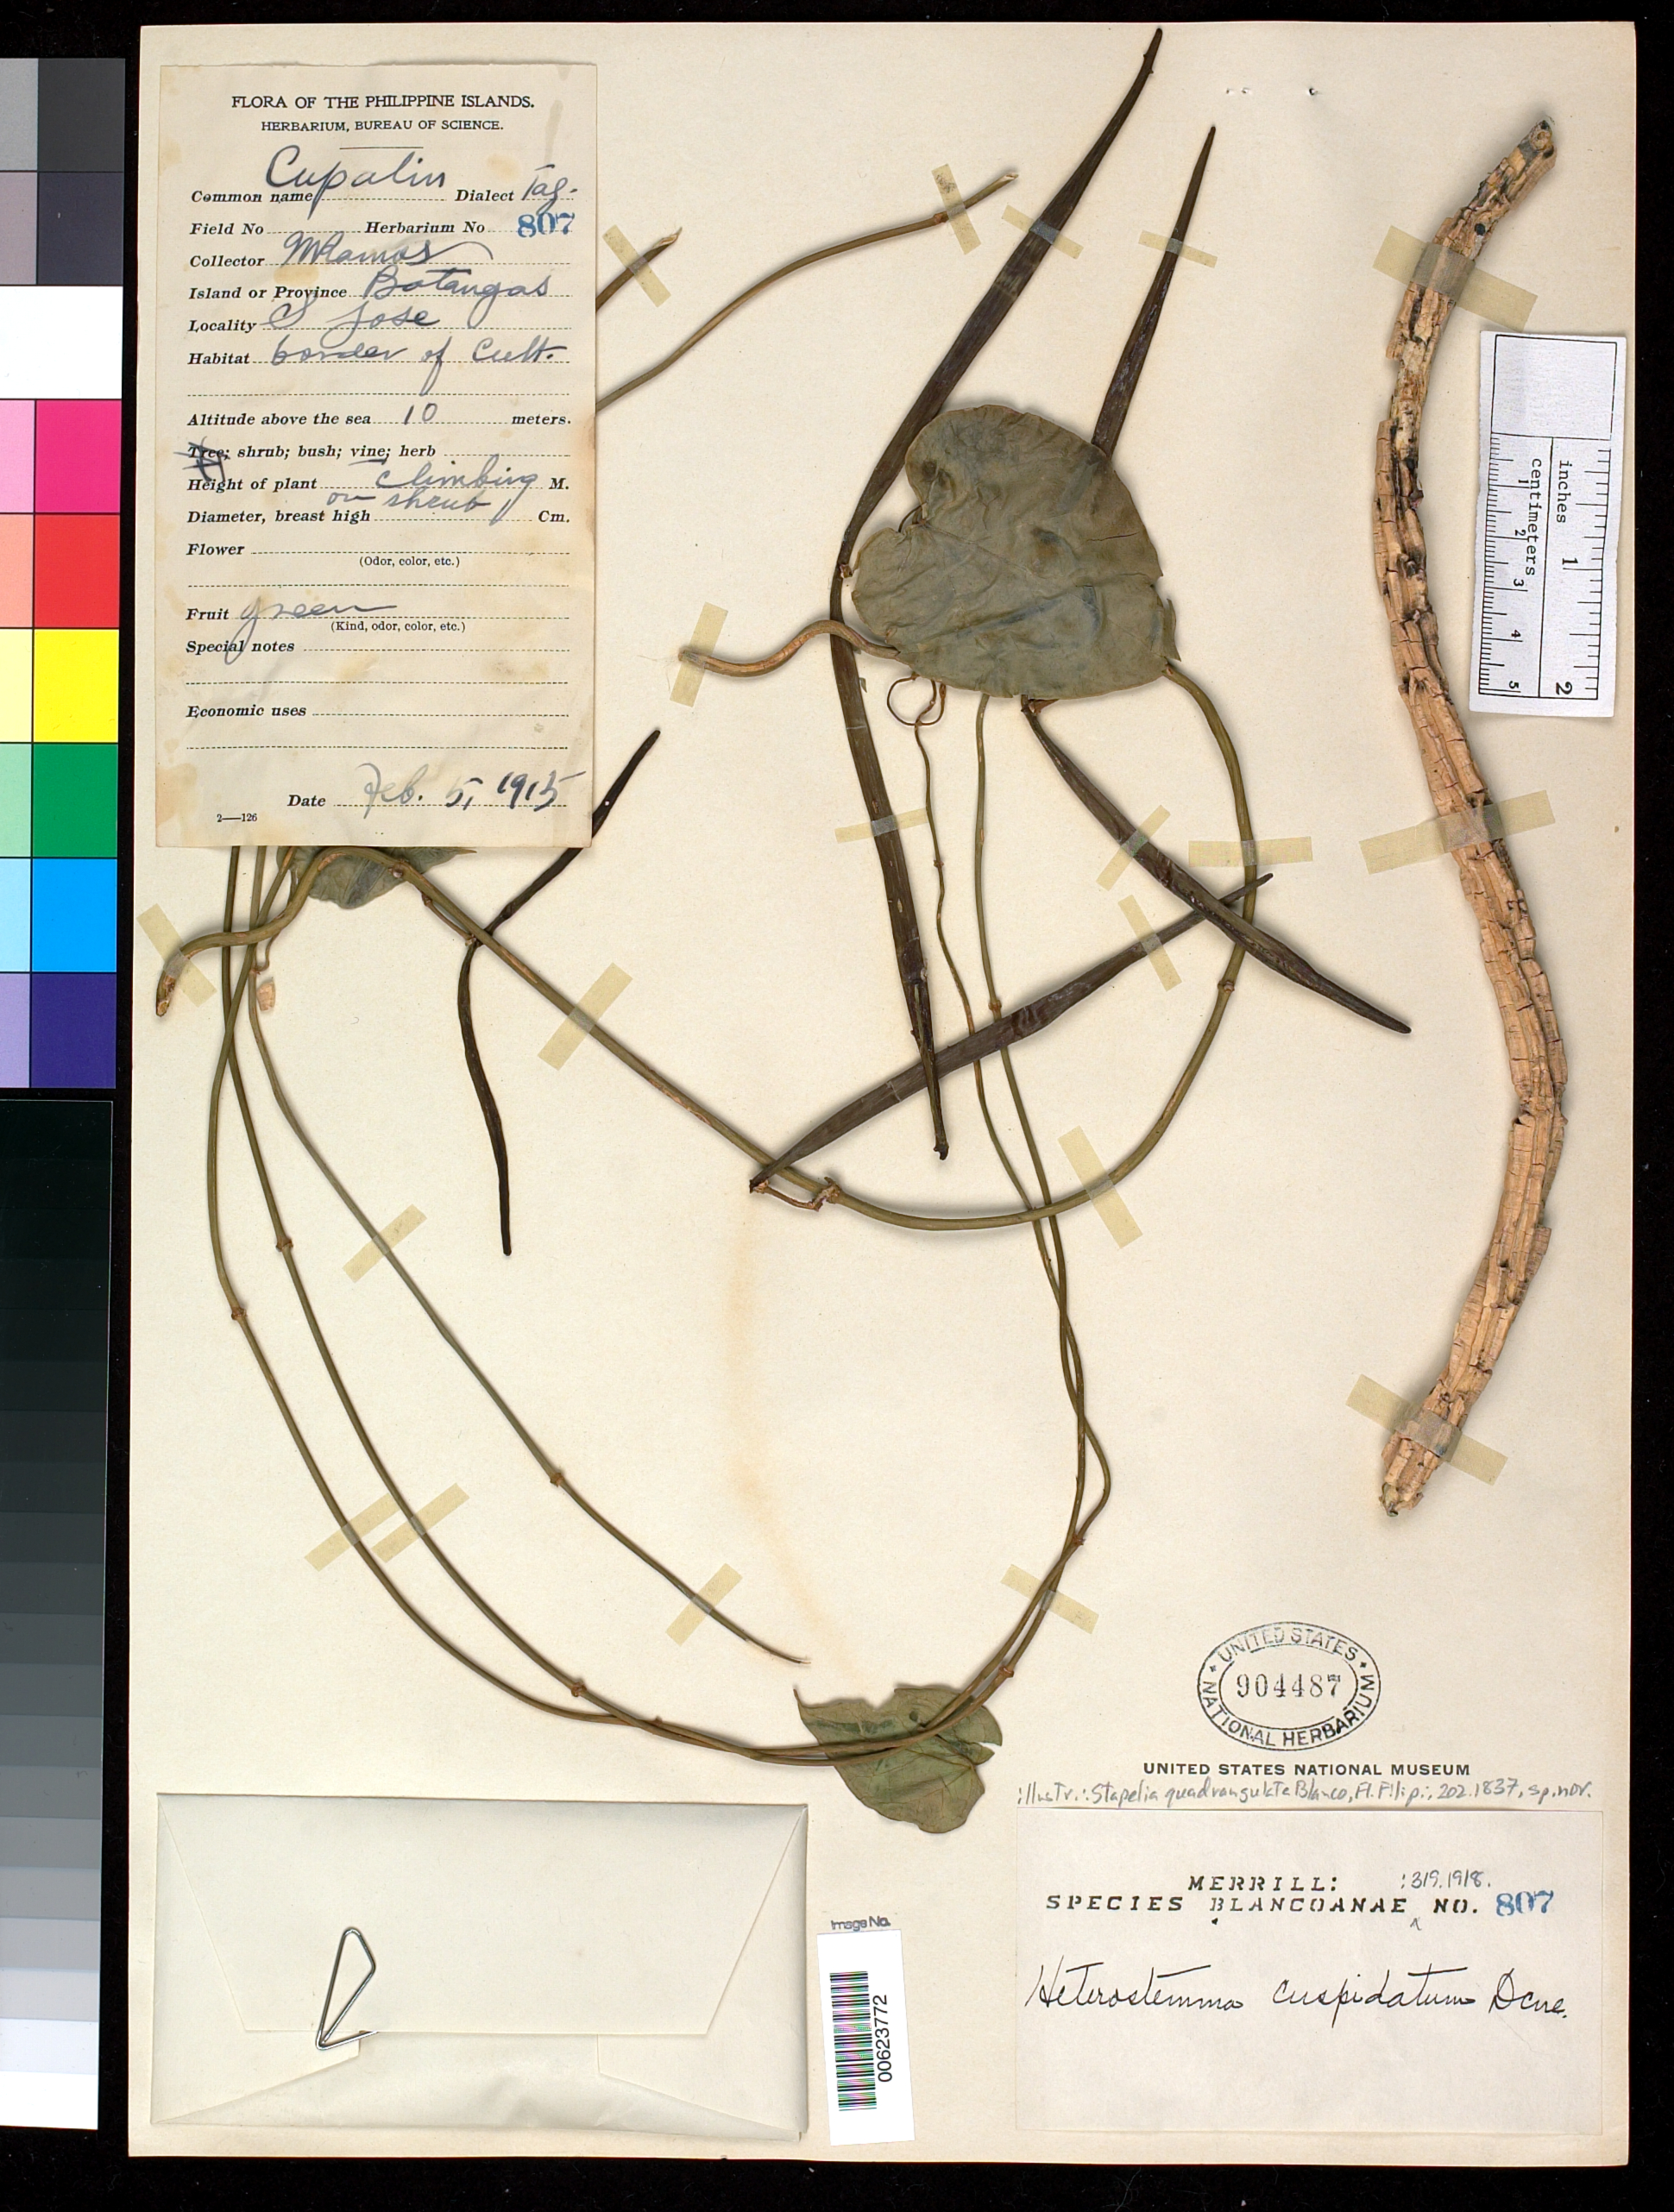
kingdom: Plantae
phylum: Tracheophyta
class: Magnoliopsida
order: Gentianales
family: Apocynaceae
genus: Stapelia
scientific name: Stapelia quadrangula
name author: Blanco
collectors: M. Ramos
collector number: Sp. Blancoan. 0807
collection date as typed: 05 Feb 1915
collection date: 1915-02-05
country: Philippines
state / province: Calabarzon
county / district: Batangas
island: Luzon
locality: San jose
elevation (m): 10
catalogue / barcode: US 904487